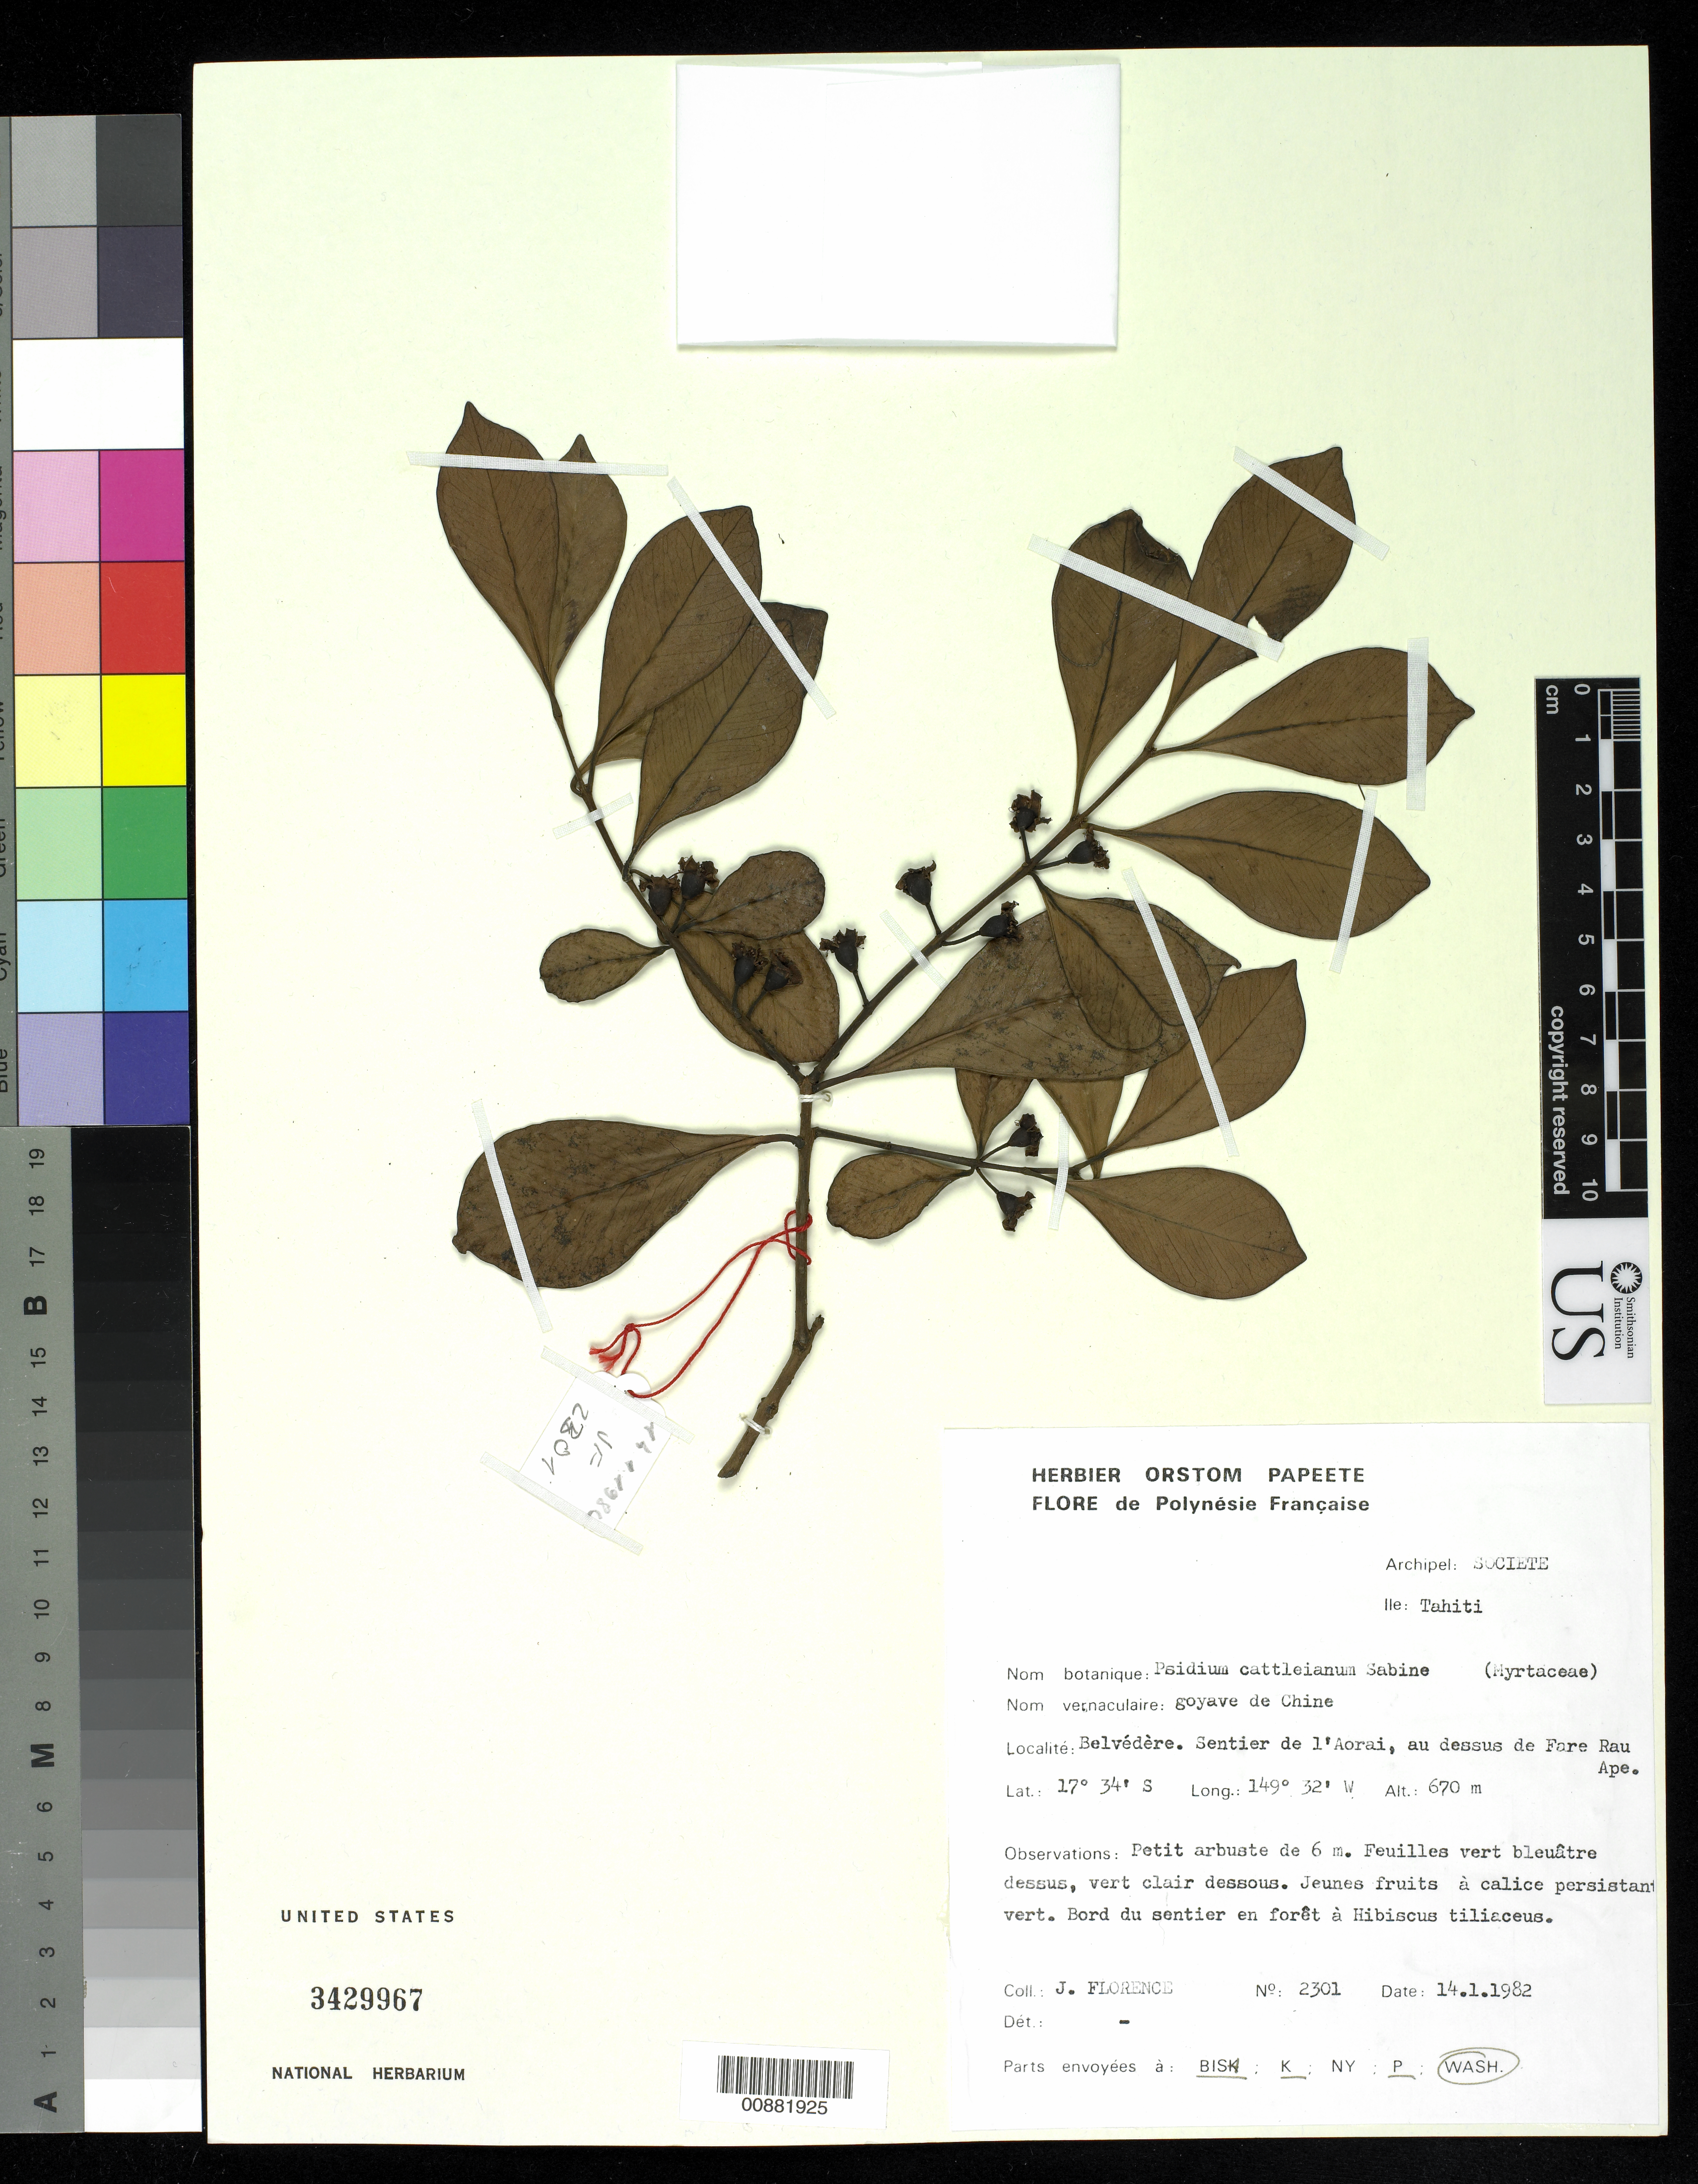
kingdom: Plantae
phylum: Tracheophyta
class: Magnoliopsida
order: Myrtales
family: Myrtaceae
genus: Psidium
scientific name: Psidium cattleyanum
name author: Sabine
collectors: J. Florence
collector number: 2301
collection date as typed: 14 Jan 1982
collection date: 1982-01-14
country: French Polynesia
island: Tahiti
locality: Belvedere. Footpath in l'Aorai, area of Fare Rau Ape.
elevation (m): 670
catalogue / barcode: US 3429967